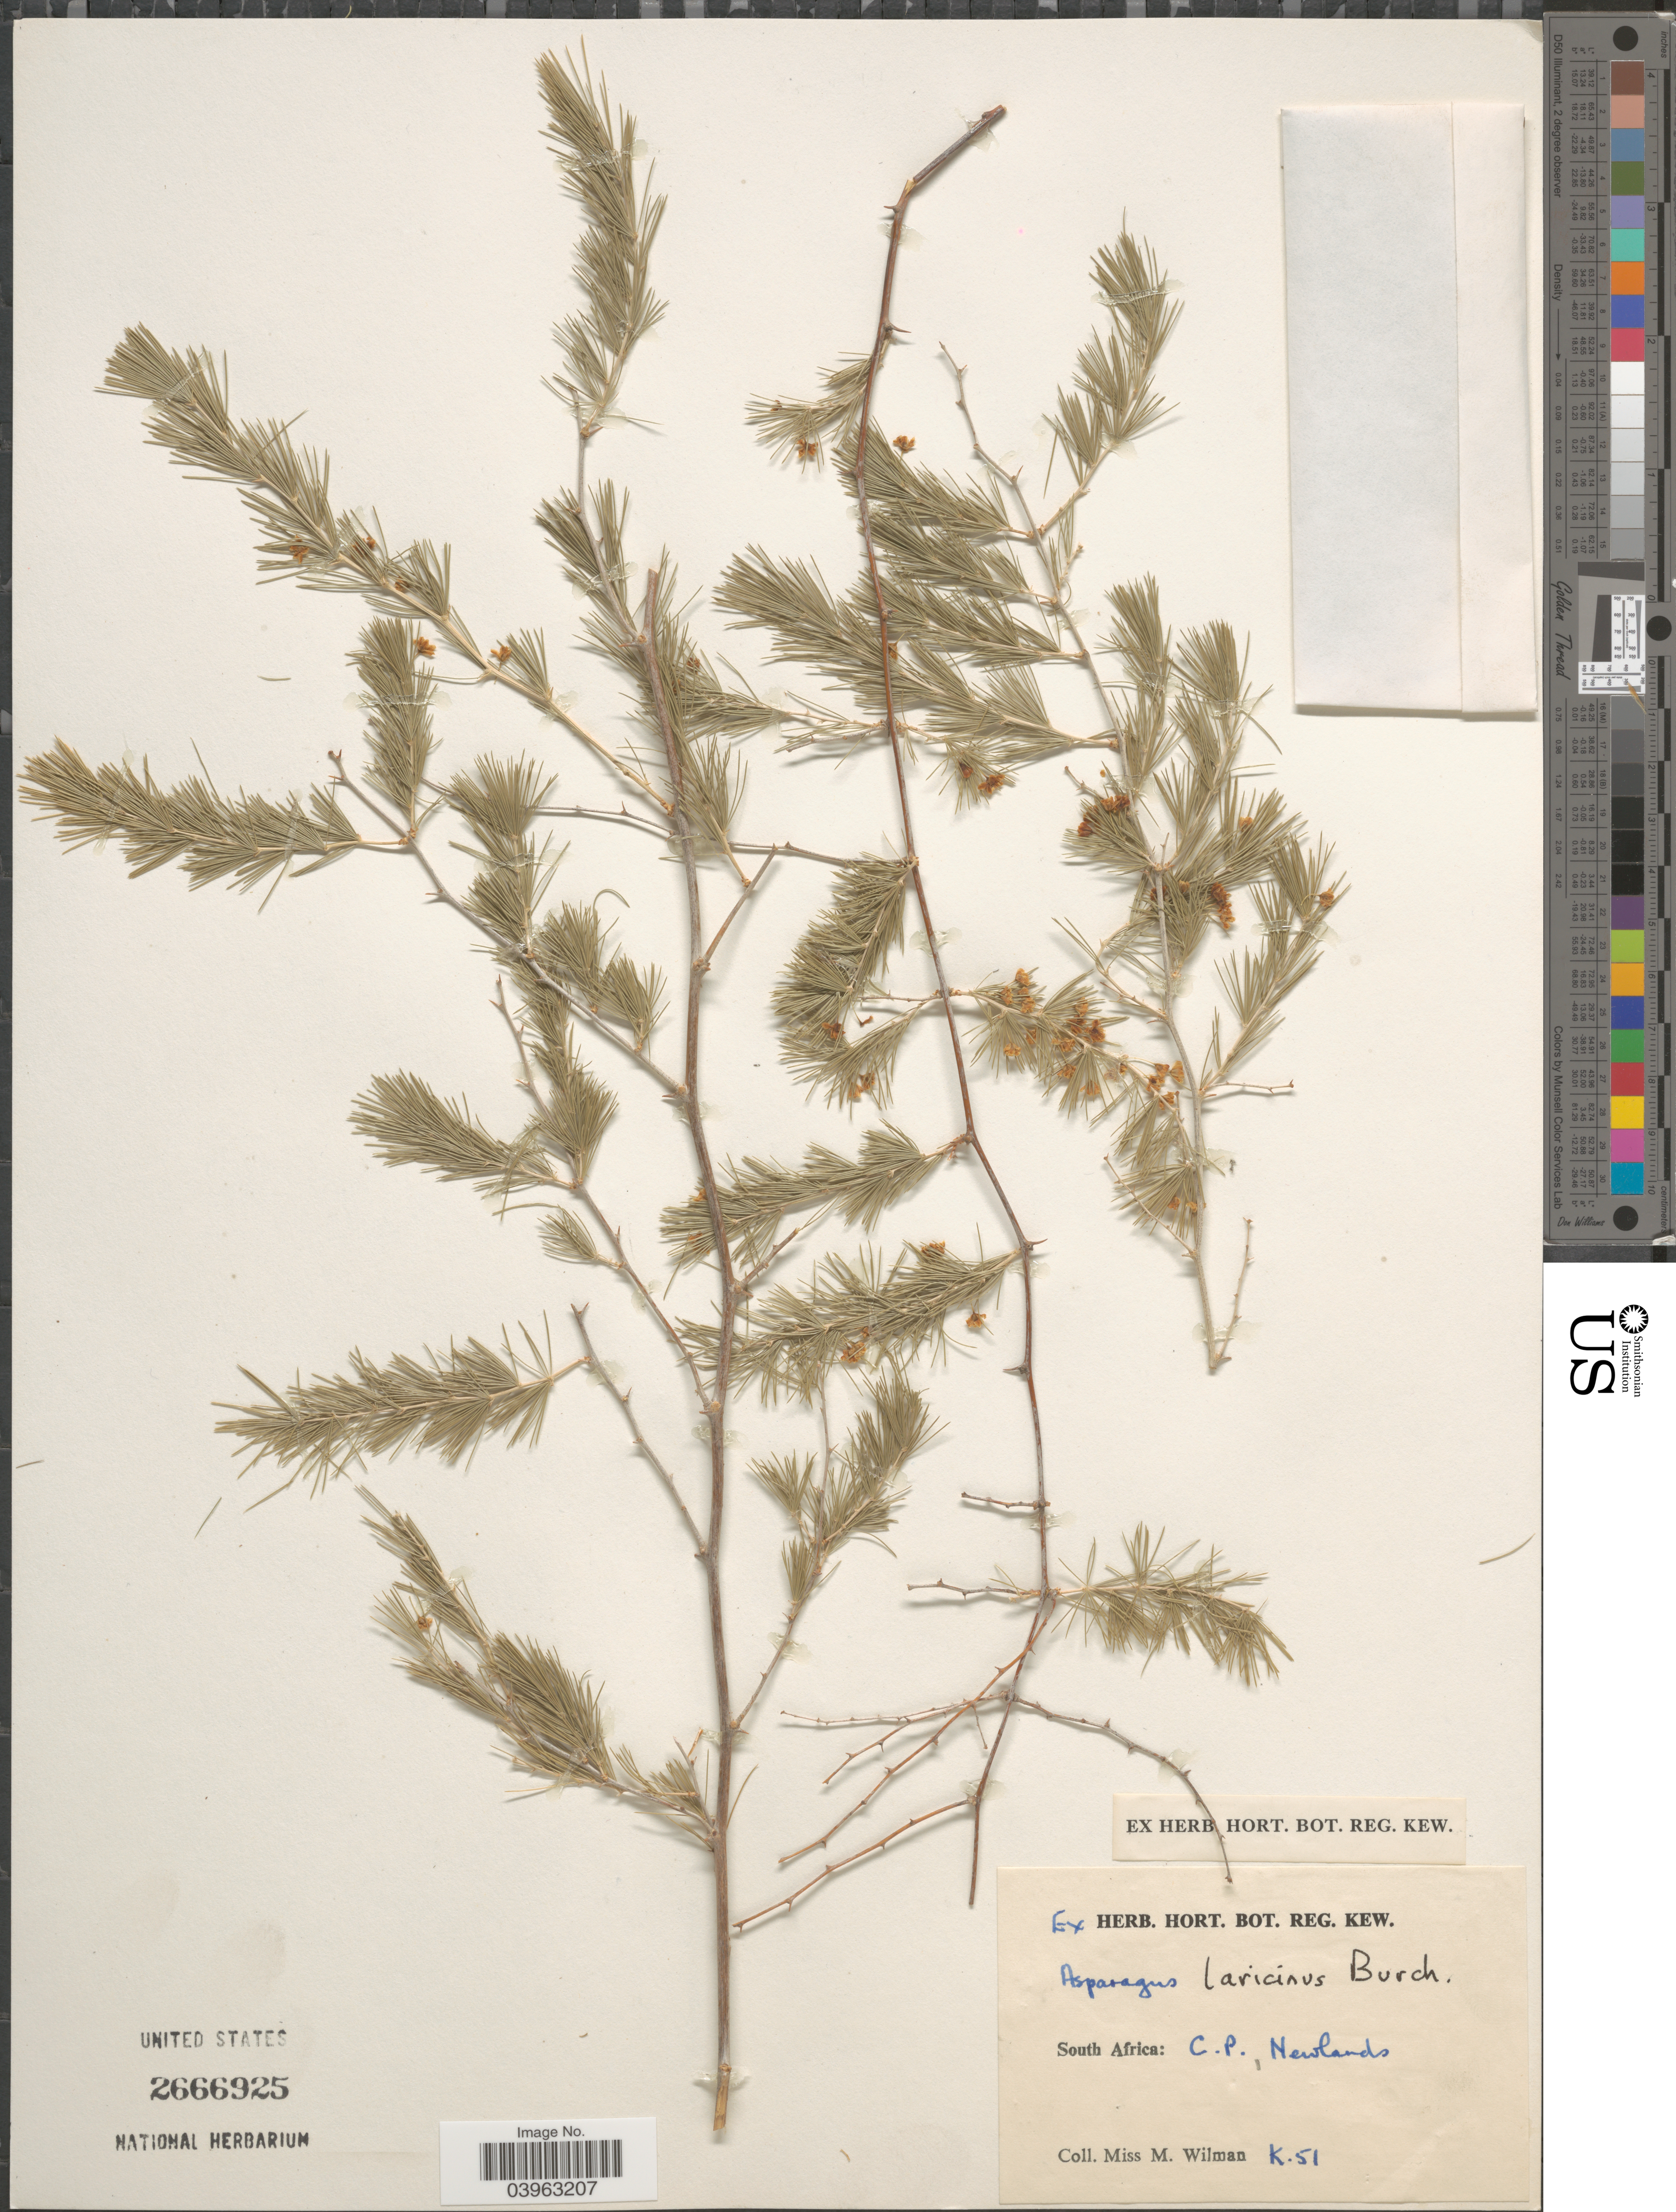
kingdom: Plantae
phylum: Tracheophyta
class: Liliopsida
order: Asparagales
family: Asparagaceae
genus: Asparagus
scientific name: Asparagus laricinus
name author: Burch.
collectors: M. Wilman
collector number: K51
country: South Africa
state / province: Western Cape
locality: C. P., Newlands.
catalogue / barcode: US 2666925